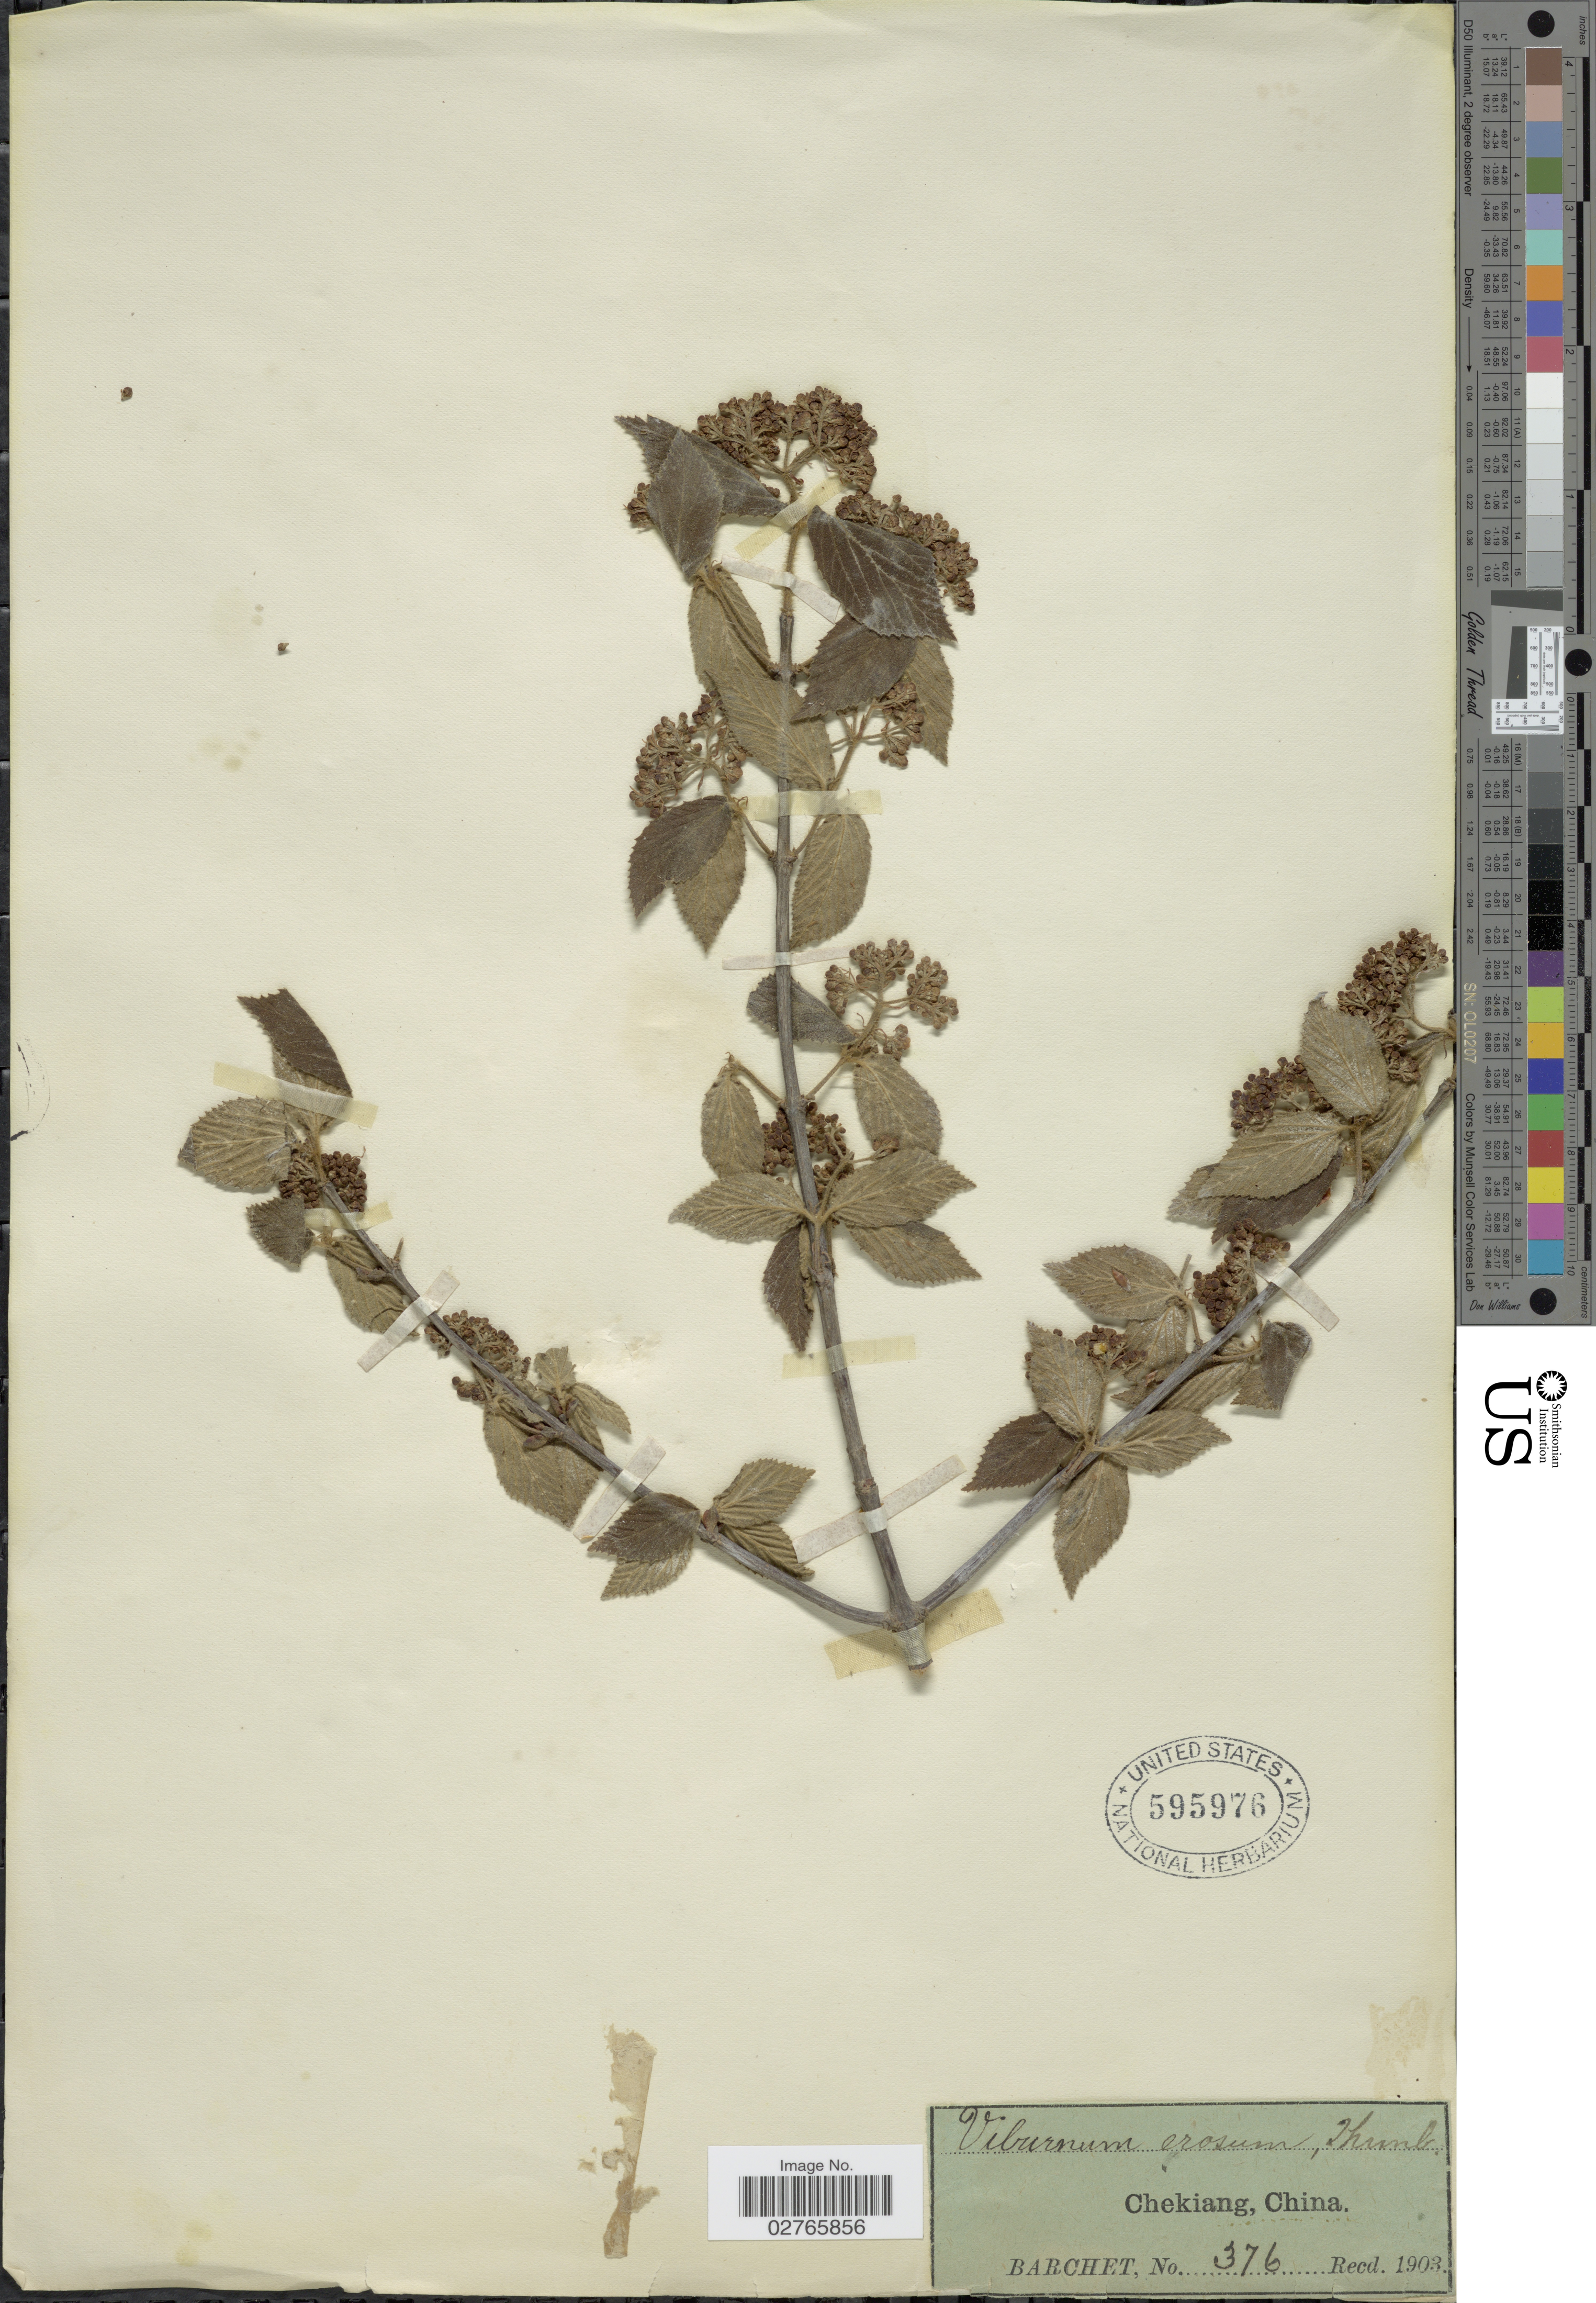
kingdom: Plantae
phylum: Tracheophyta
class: Magnoliopsida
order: Dipsacales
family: Viburnaceae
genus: Viburnum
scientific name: Viburnum erosum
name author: Thunb.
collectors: Barchet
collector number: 376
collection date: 1903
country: China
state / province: Zhejiang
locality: Chekiang.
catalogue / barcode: US 595976